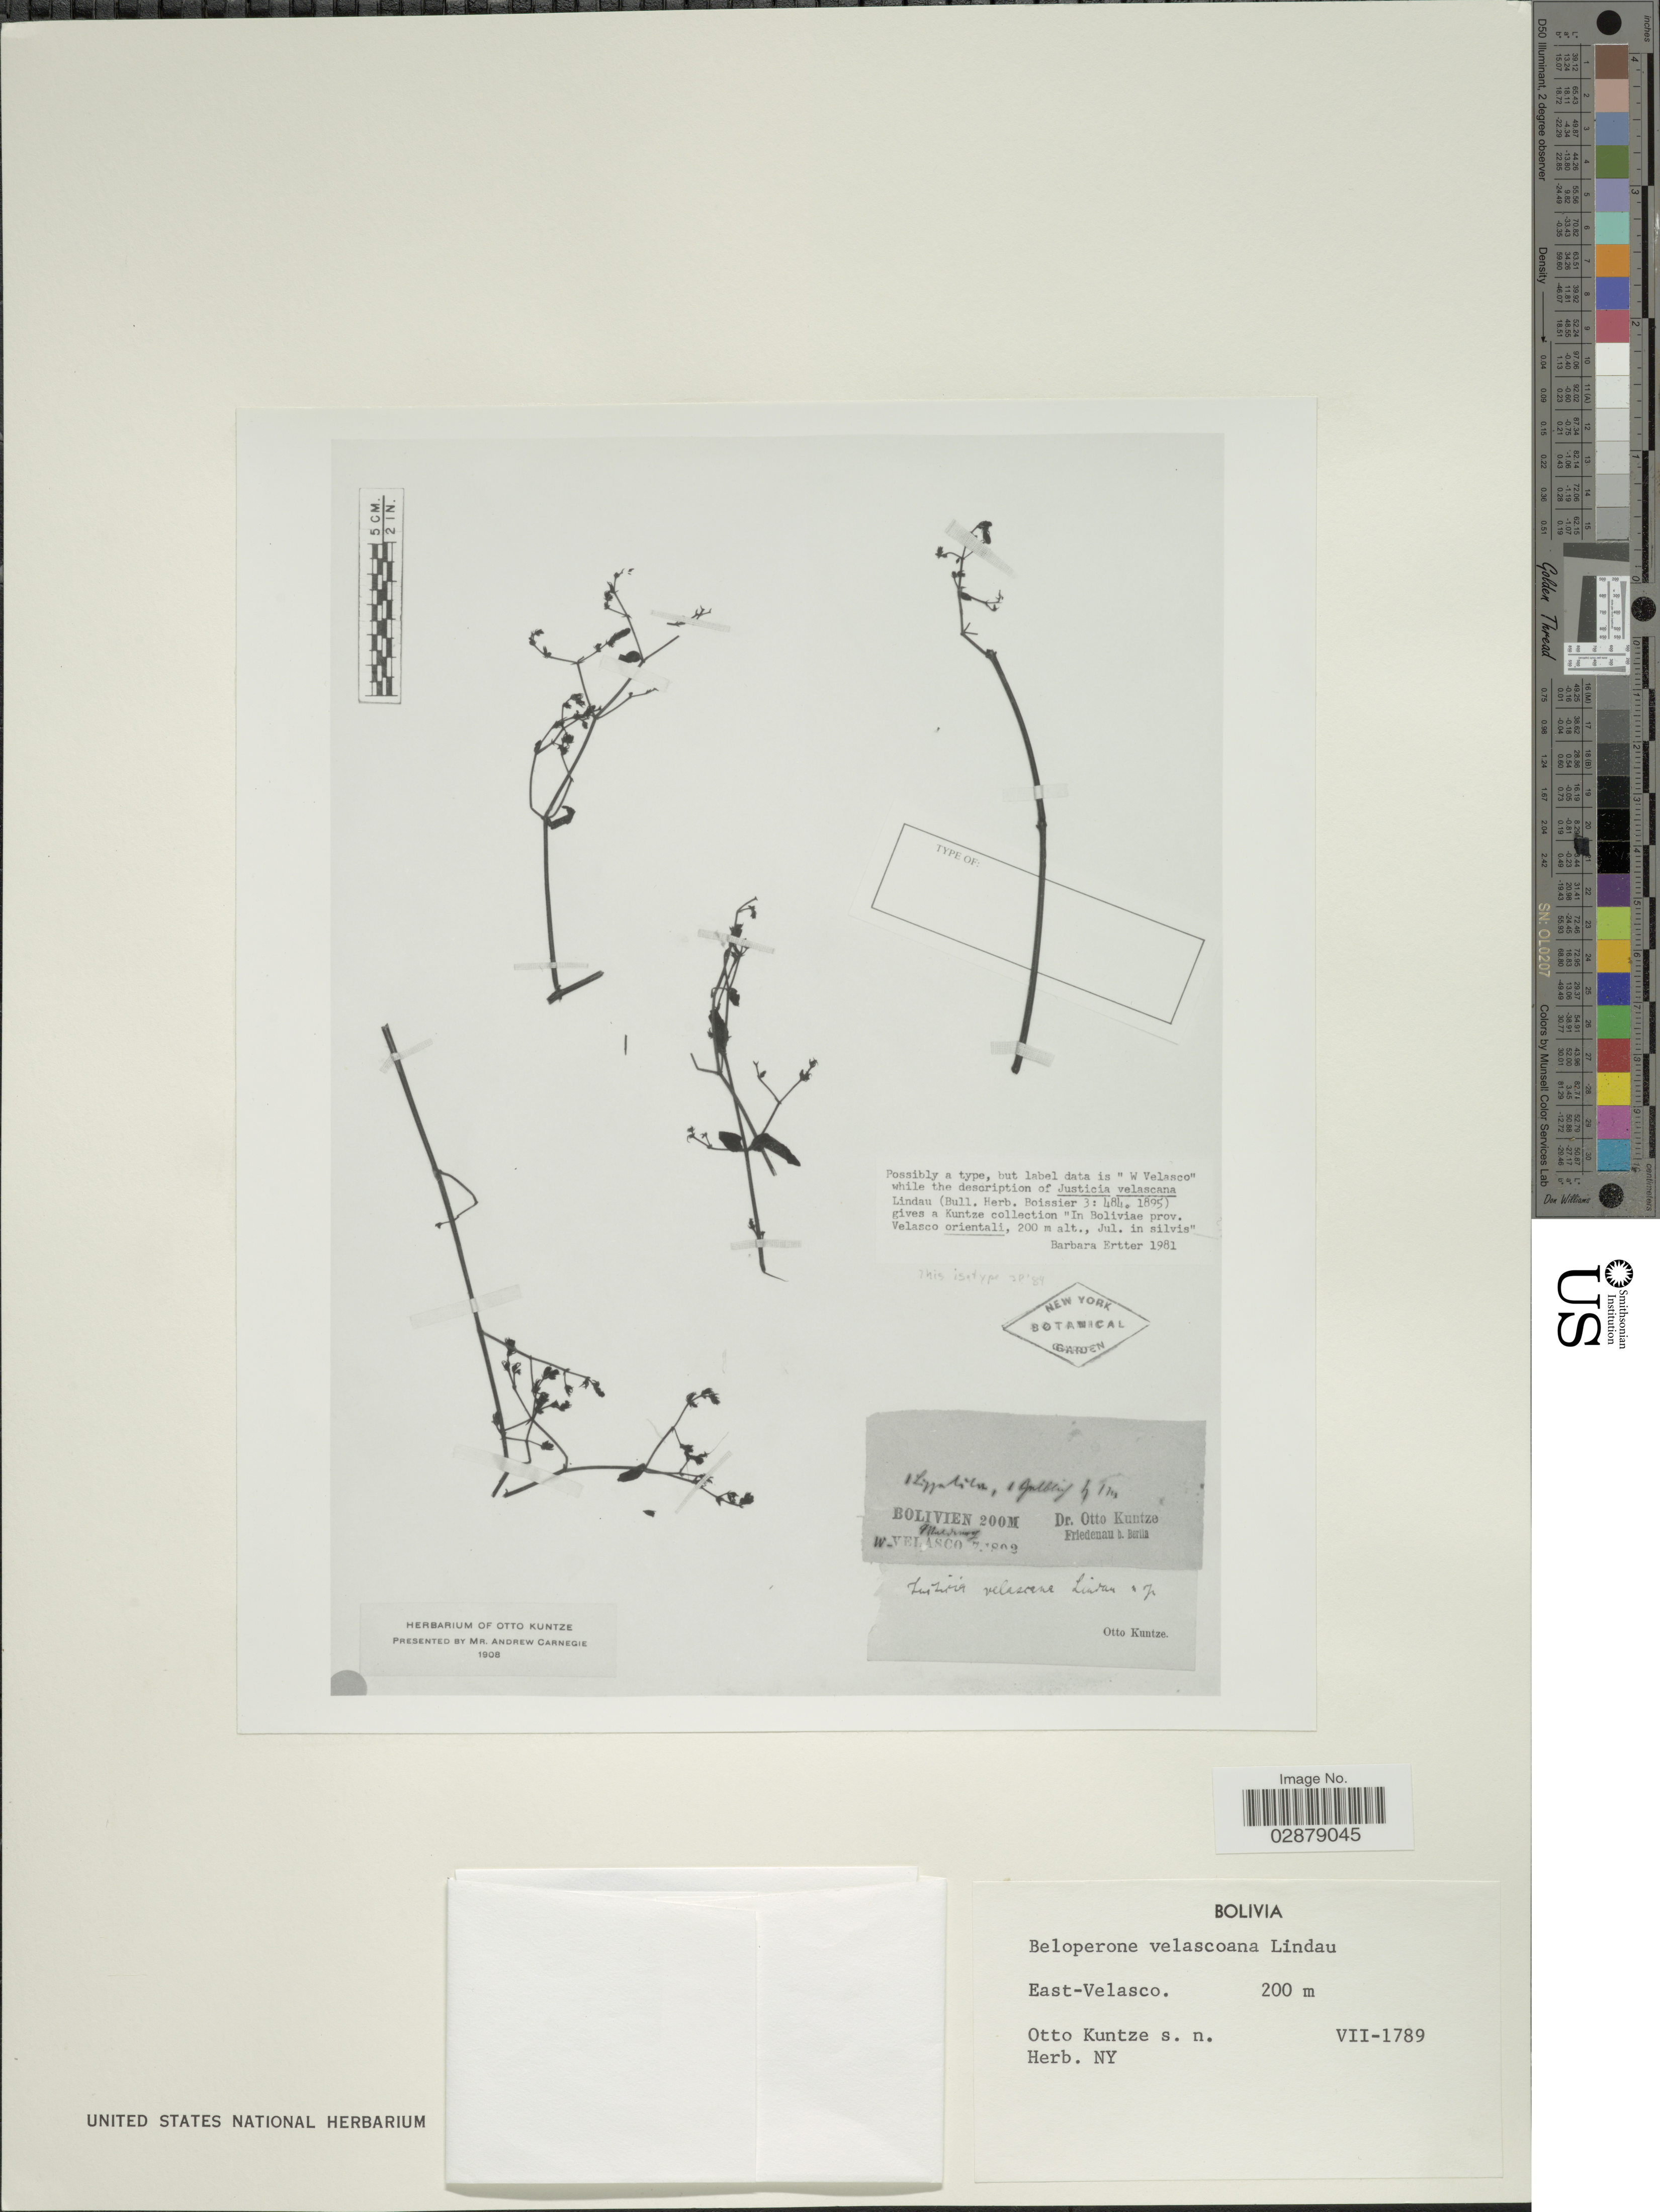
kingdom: Plantae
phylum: Tracheophyta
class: Magnoliopsida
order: Lamiales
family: Acanthaceae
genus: Justicia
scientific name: Justicia glaziovii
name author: Lindau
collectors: C.E.O. Kuntze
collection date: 1789-07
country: Bolivia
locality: East-Velasco. W-Velasco.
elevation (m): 200